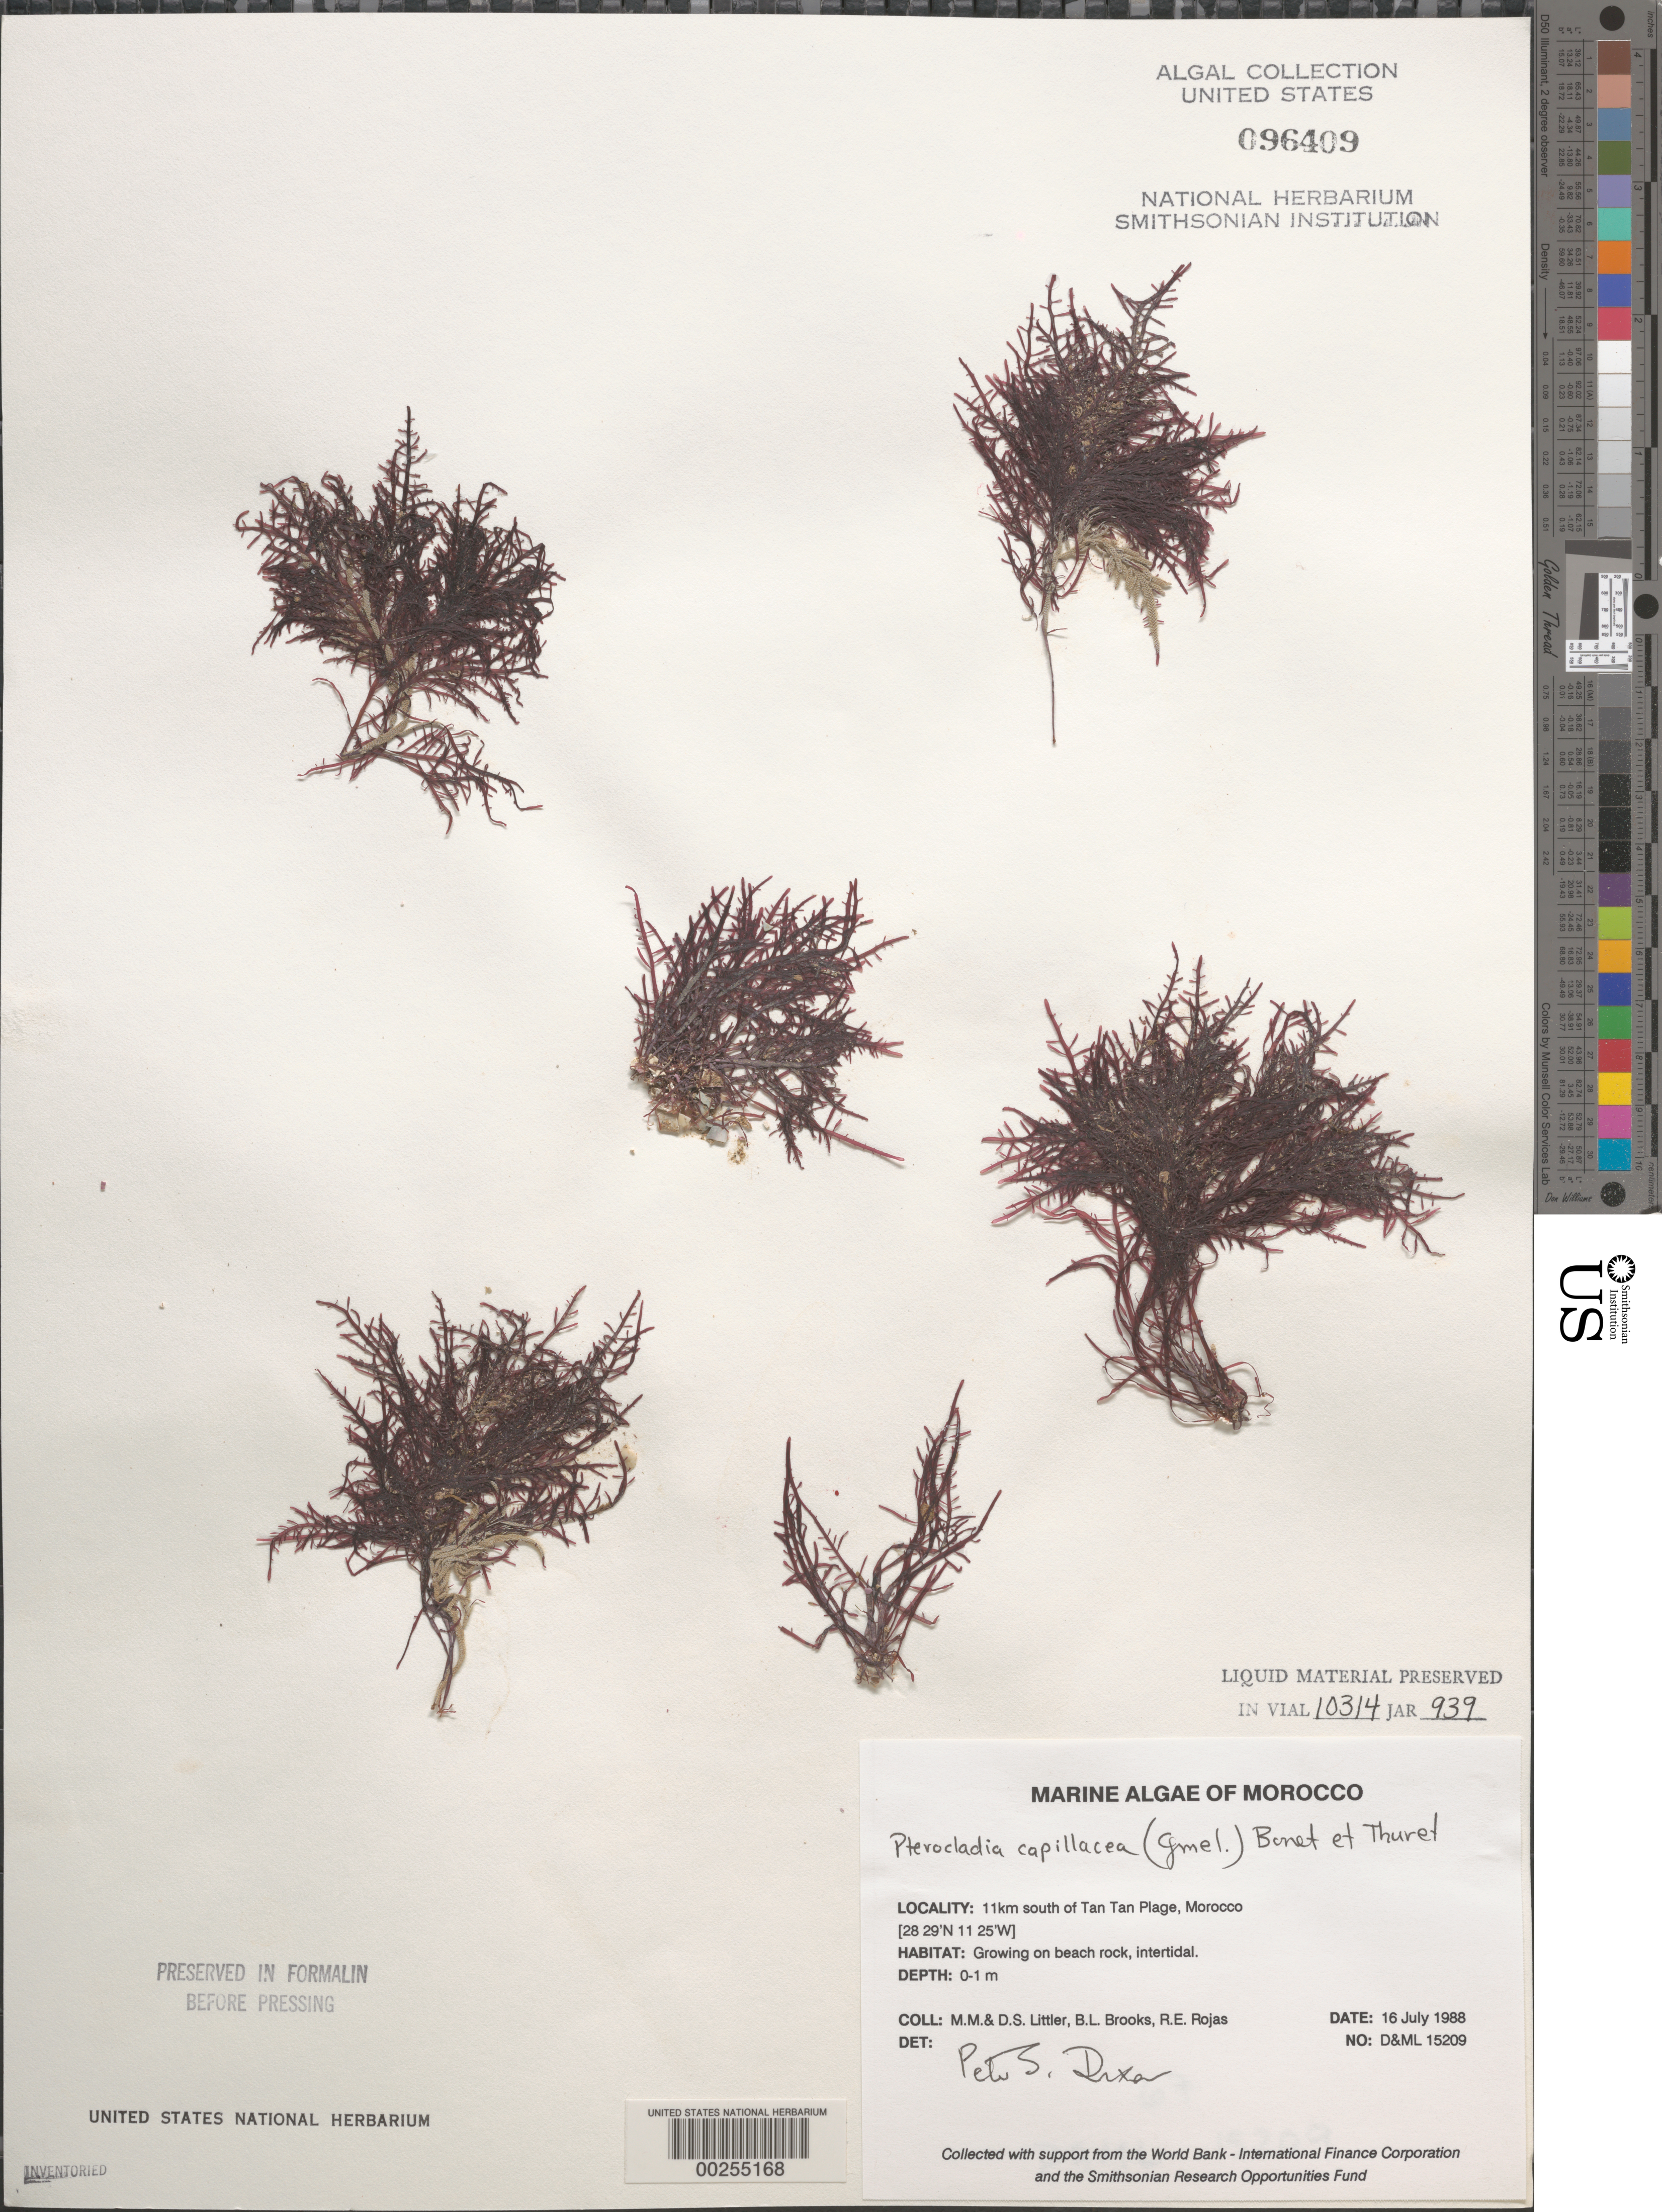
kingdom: Plantae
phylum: Rhodophyta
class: Florideophyceae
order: Gelidiales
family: Pterocladiaceae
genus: Pterocladiella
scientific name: Pterocladiella capillacea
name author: (S.G. Gmel.) Santelices & Hommers.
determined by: Algae name updating Project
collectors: M. M. Littler, D. S. Littler, B. Brooks & R. Rojas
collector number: D&ML 15209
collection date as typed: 16 Jul 1988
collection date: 1988-07-16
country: Morocco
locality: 11 km south of Tan Tan Plage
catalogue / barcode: US 96409